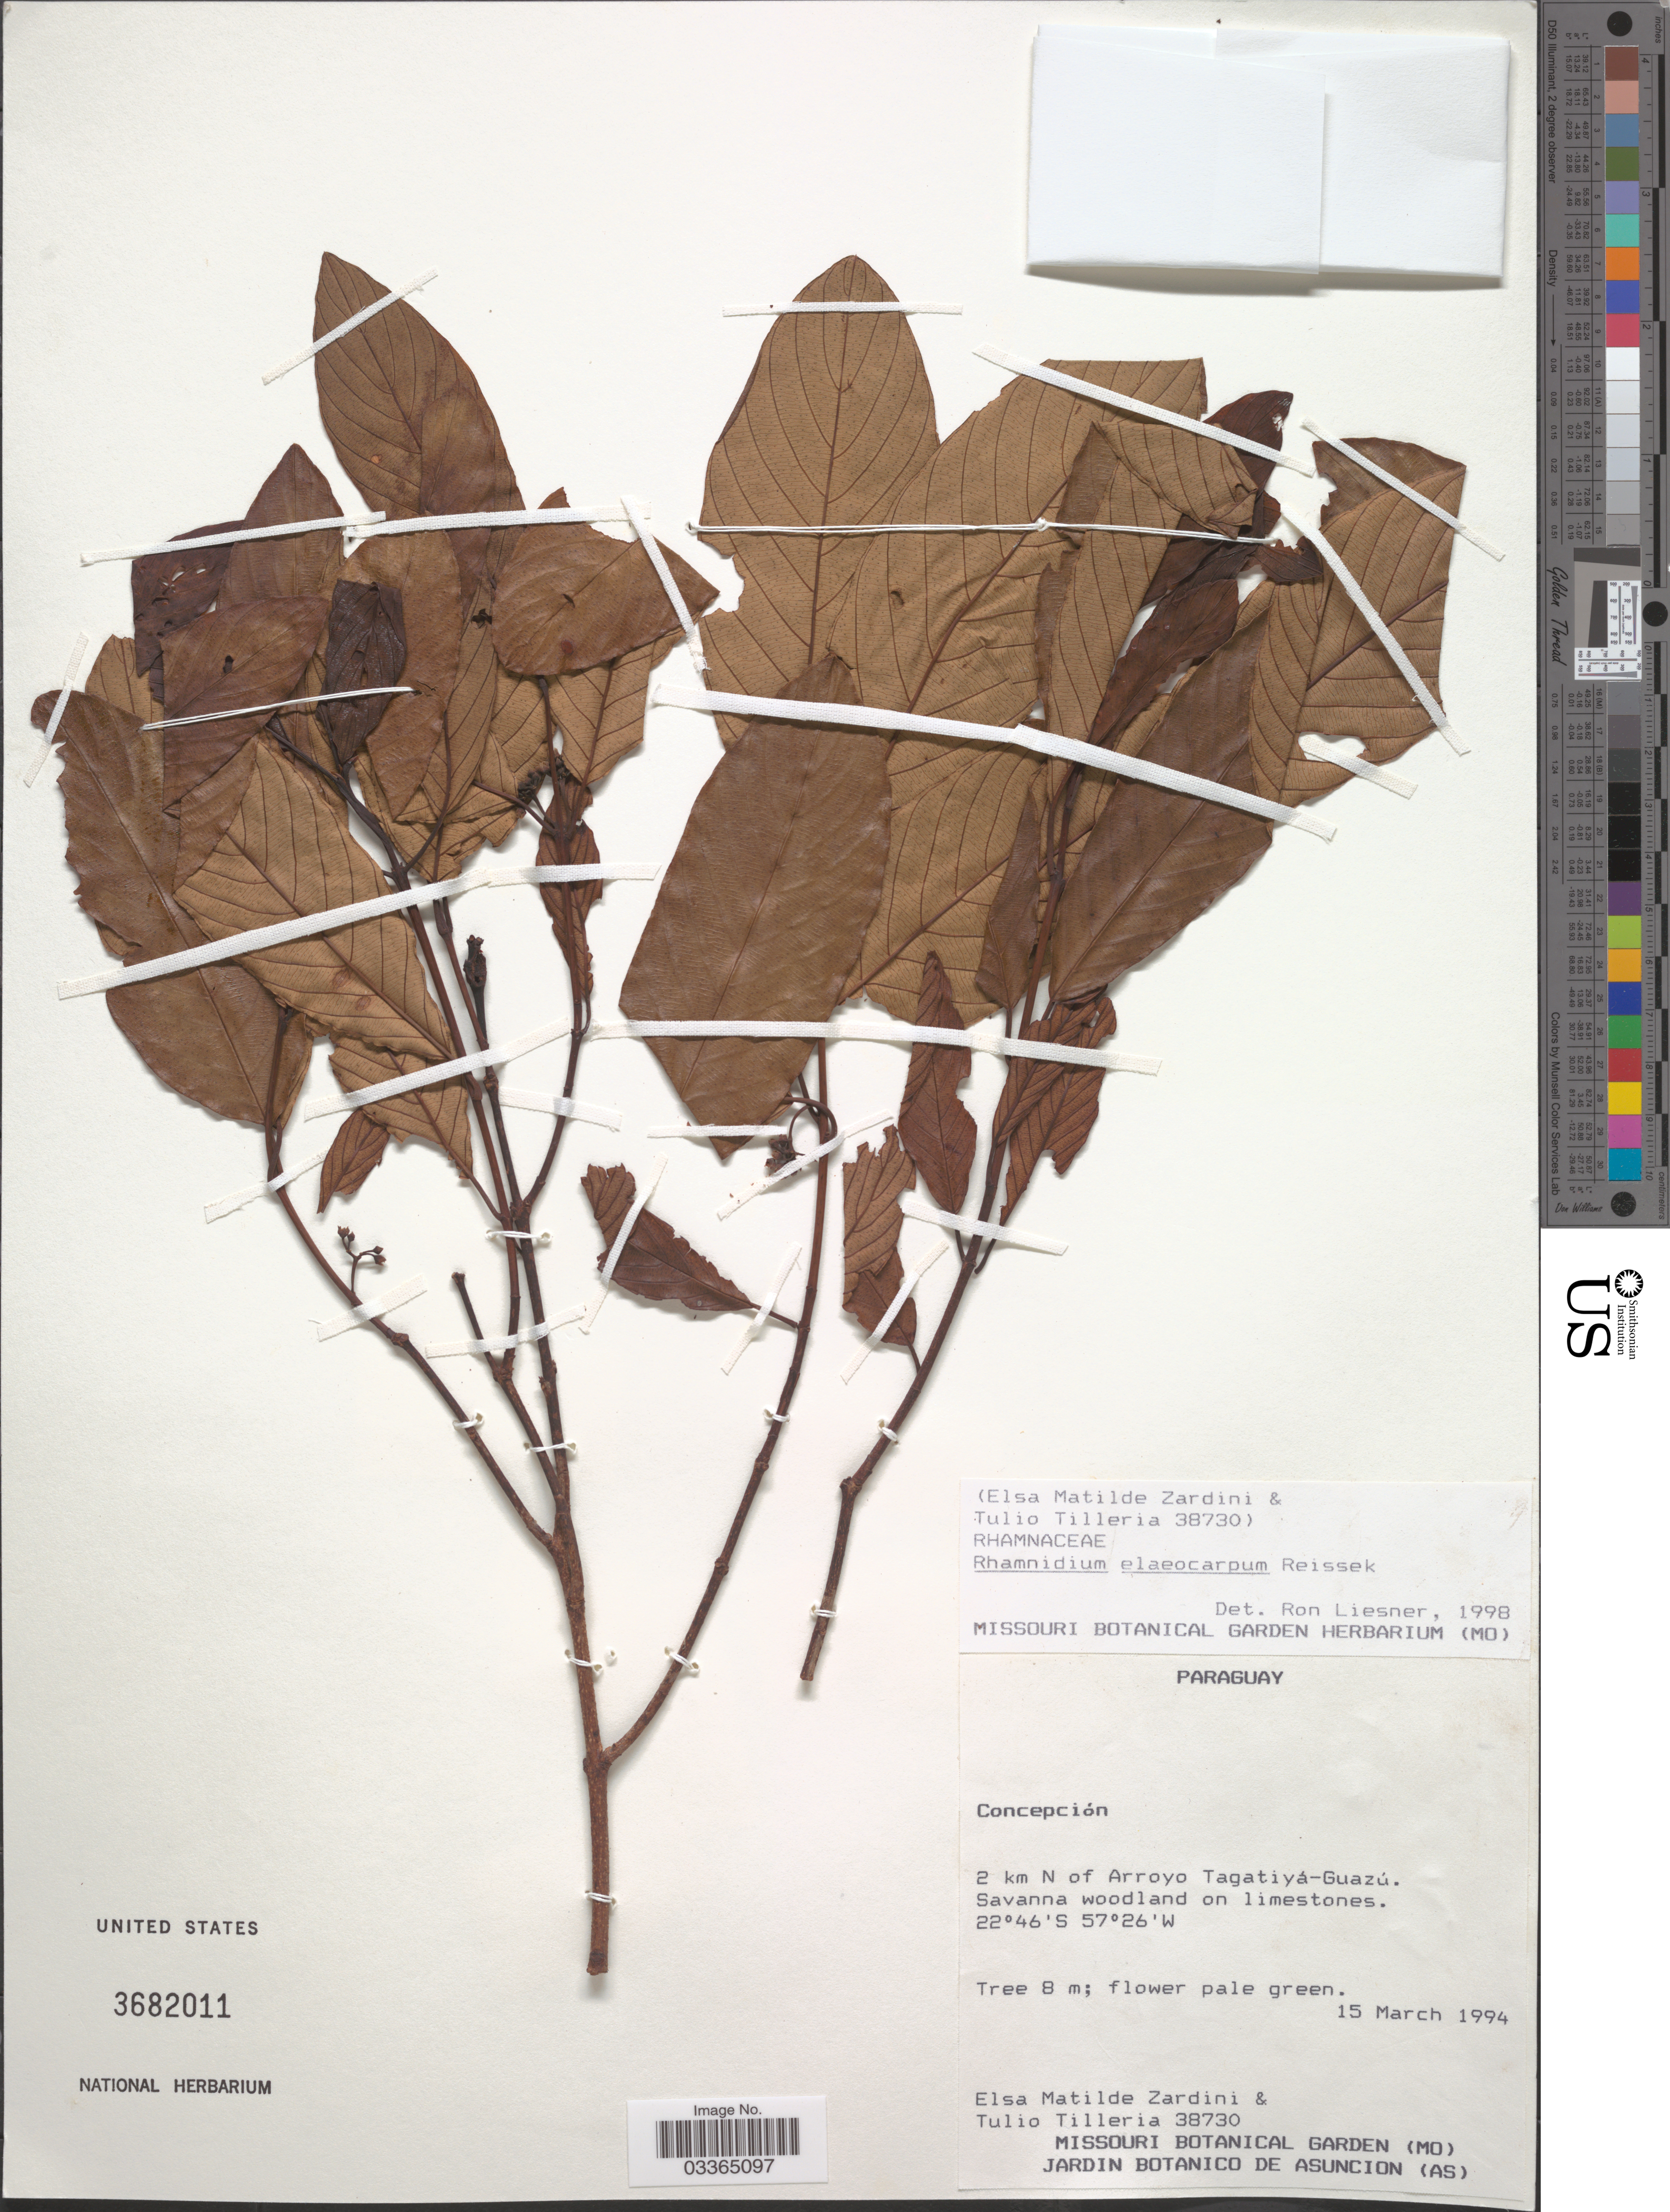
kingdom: Plantae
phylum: Tracheophyta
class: Magnoliopsida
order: Rosales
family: Rhamnaceae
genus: Rhamnidium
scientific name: Rhamnidium elaeocarpum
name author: Reissek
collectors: E. M. Zardini & T. Tilleria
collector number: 38730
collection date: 1994-03-15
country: Paraguay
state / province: Concepcion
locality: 2 km N of Arroyo Tagatiyá-Guazú.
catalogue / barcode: US 3682011